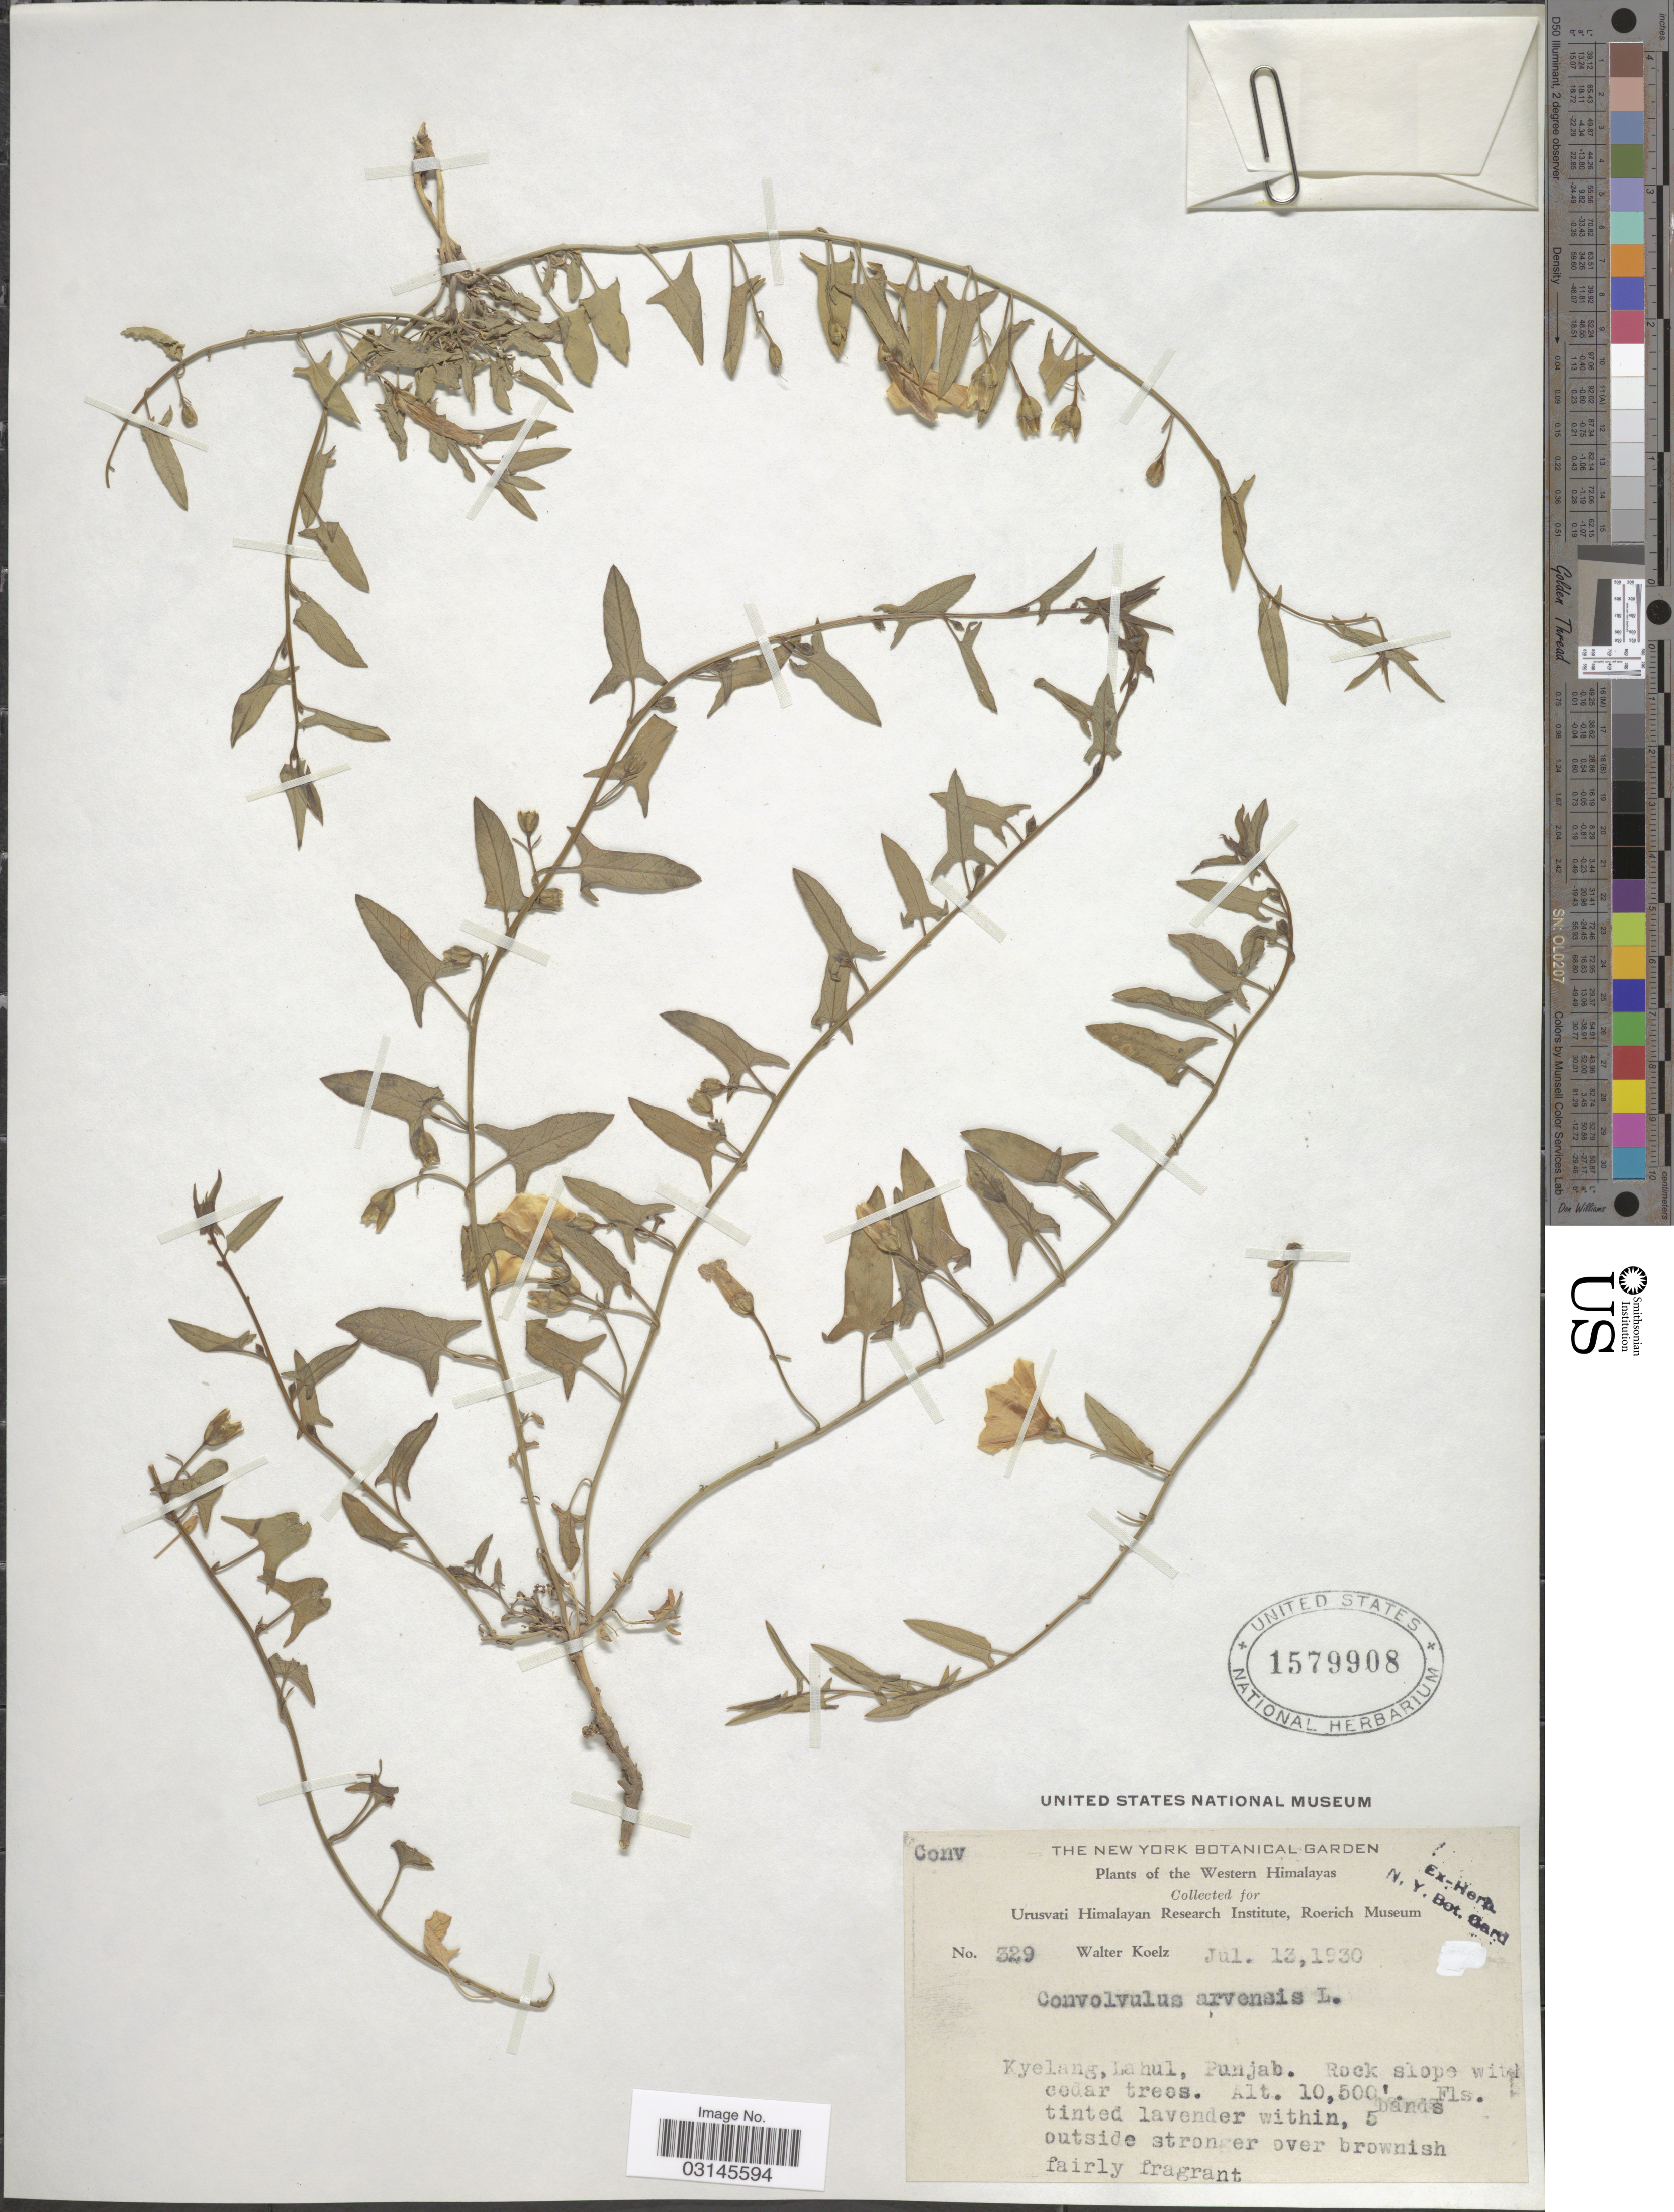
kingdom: Plantae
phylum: Tracheophyta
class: Magnoliopsida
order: Solanales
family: Convolvulaceae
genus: Convolvulus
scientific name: Convolvulus arvensis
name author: L.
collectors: W. N. Koelz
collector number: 329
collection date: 1930-07-13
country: India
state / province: Punjab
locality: Western Himalayas. Kyelang, Lahul.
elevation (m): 3200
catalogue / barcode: US 1579908